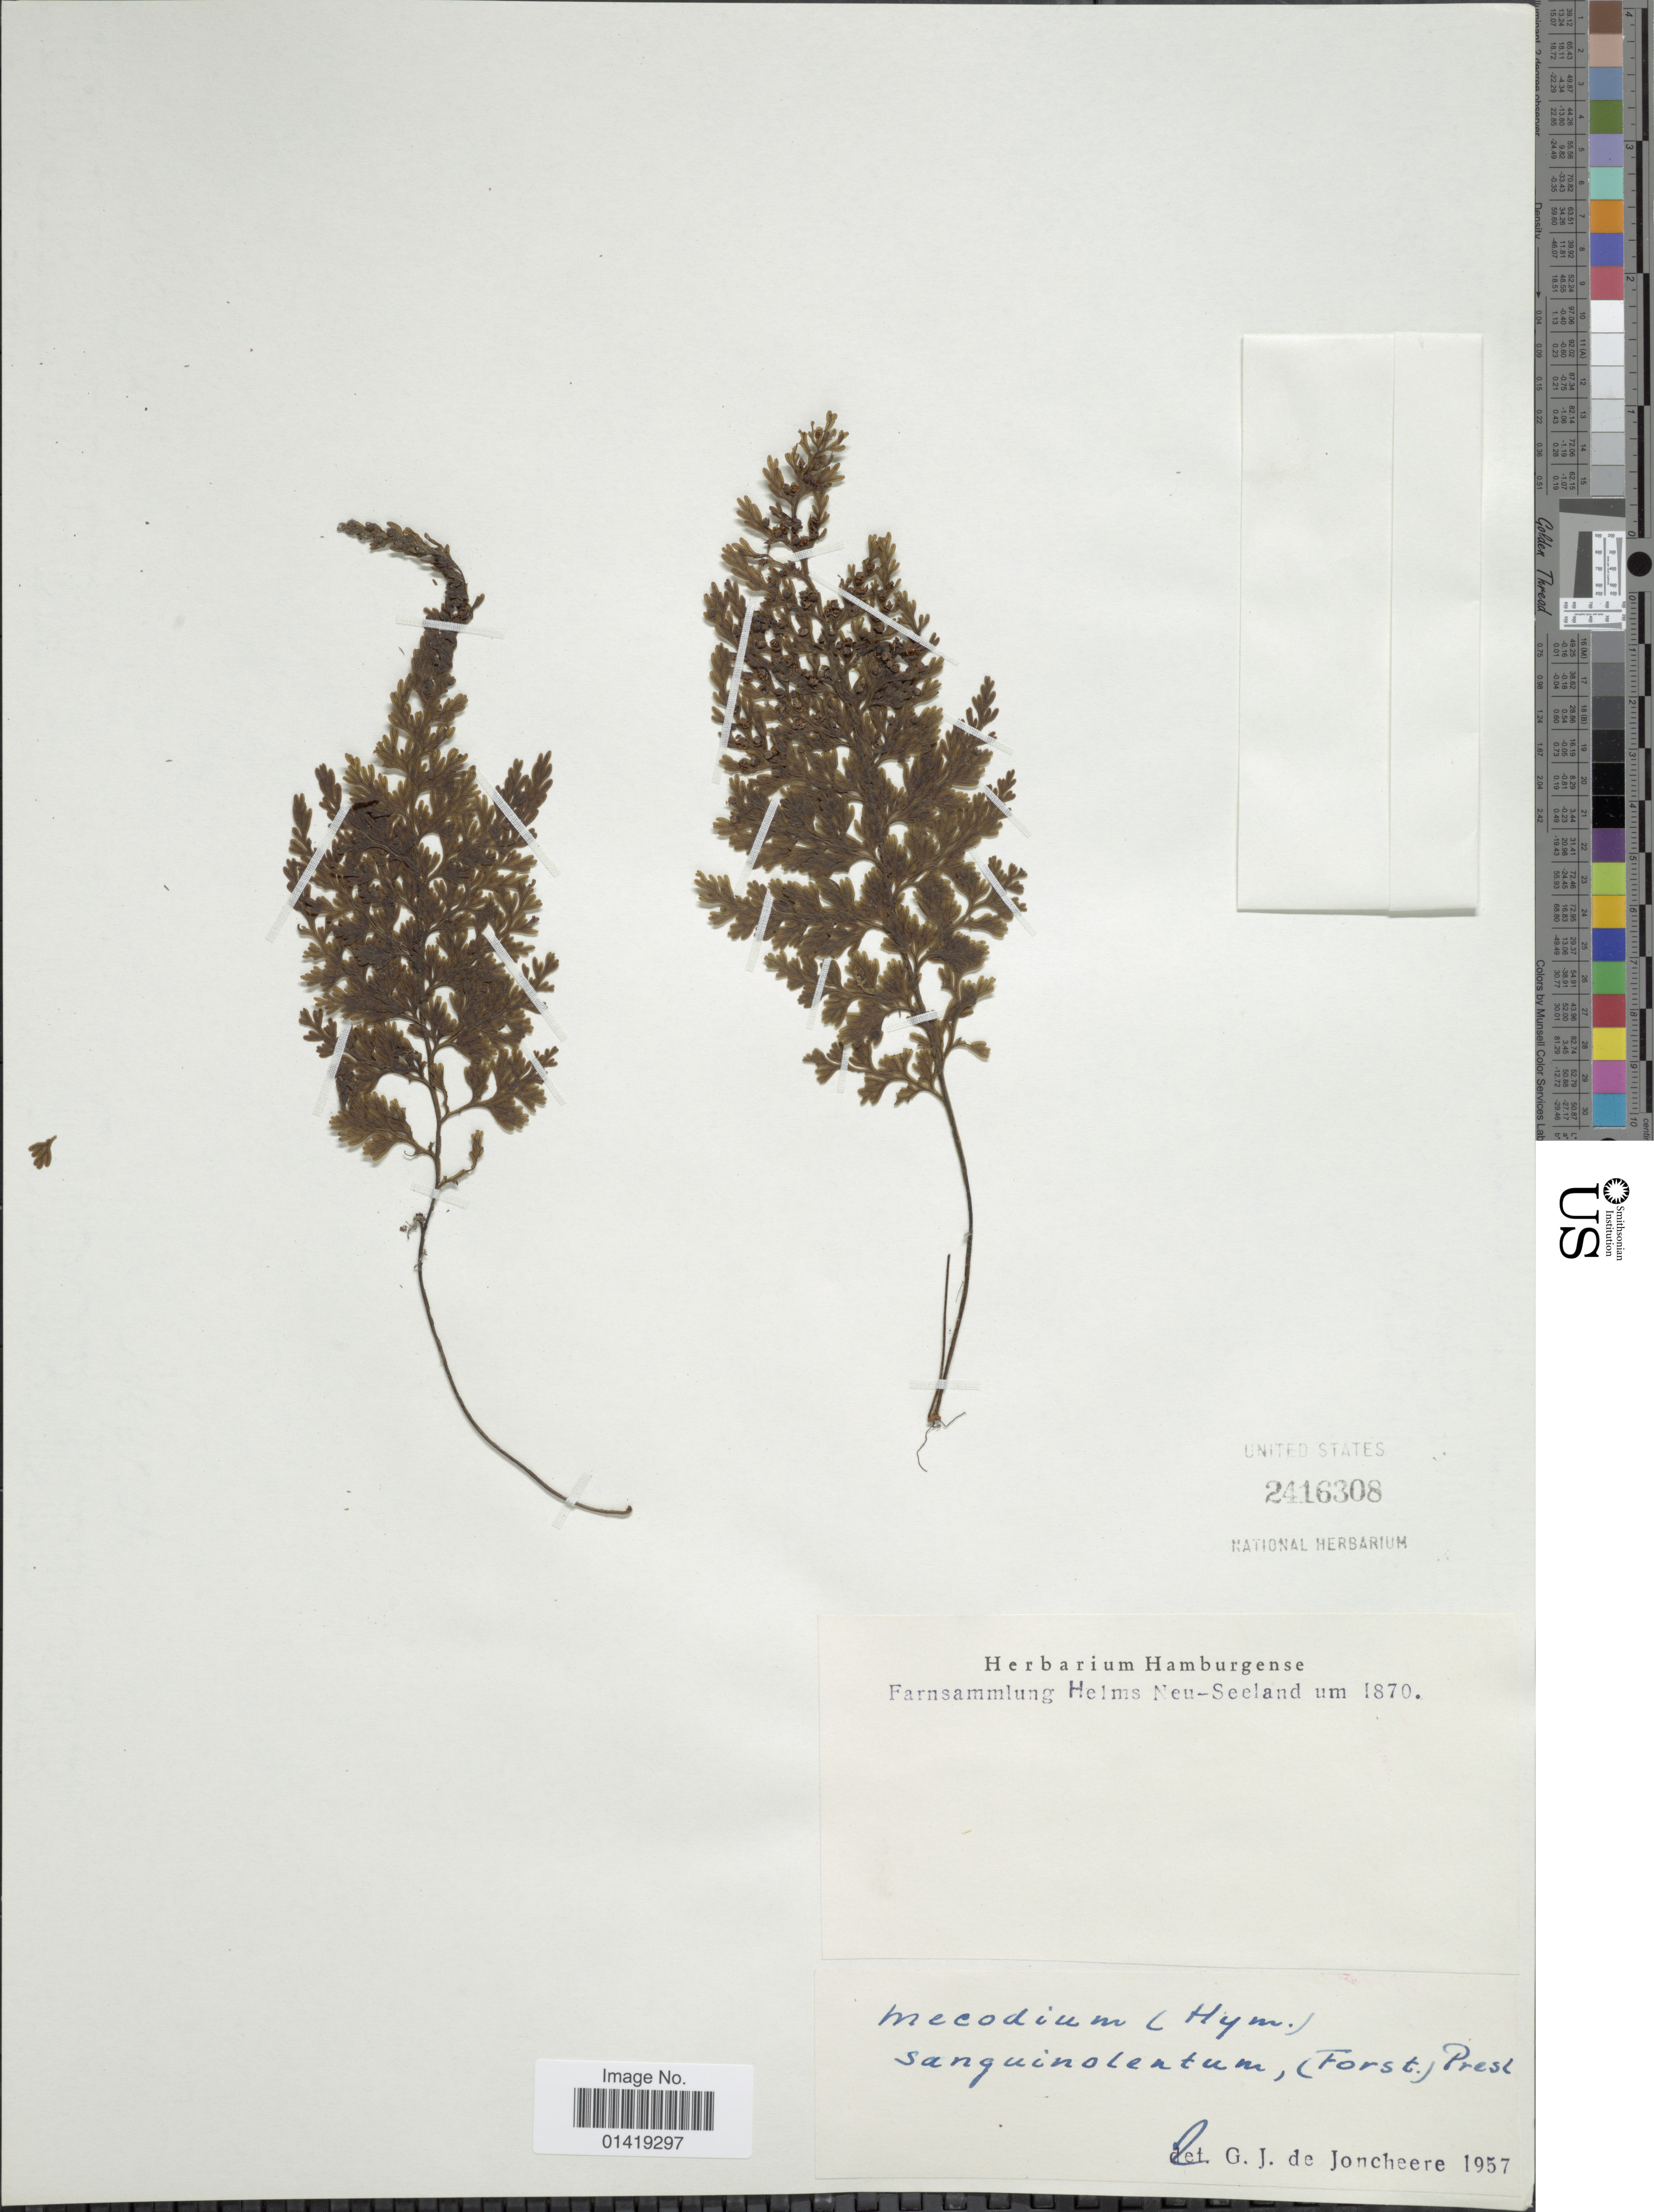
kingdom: Plantae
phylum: Tracheophyta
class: Polypodiopsida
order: Hymenophyllales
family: Hymenophyllaceae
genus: Hymenophyllum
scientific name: Hymenophyllum sanguinolentum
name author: (G. Forst.) Sw.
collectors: F. Helms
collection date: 1870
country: New Zealand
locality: New Seeland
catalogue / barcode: US 2416308